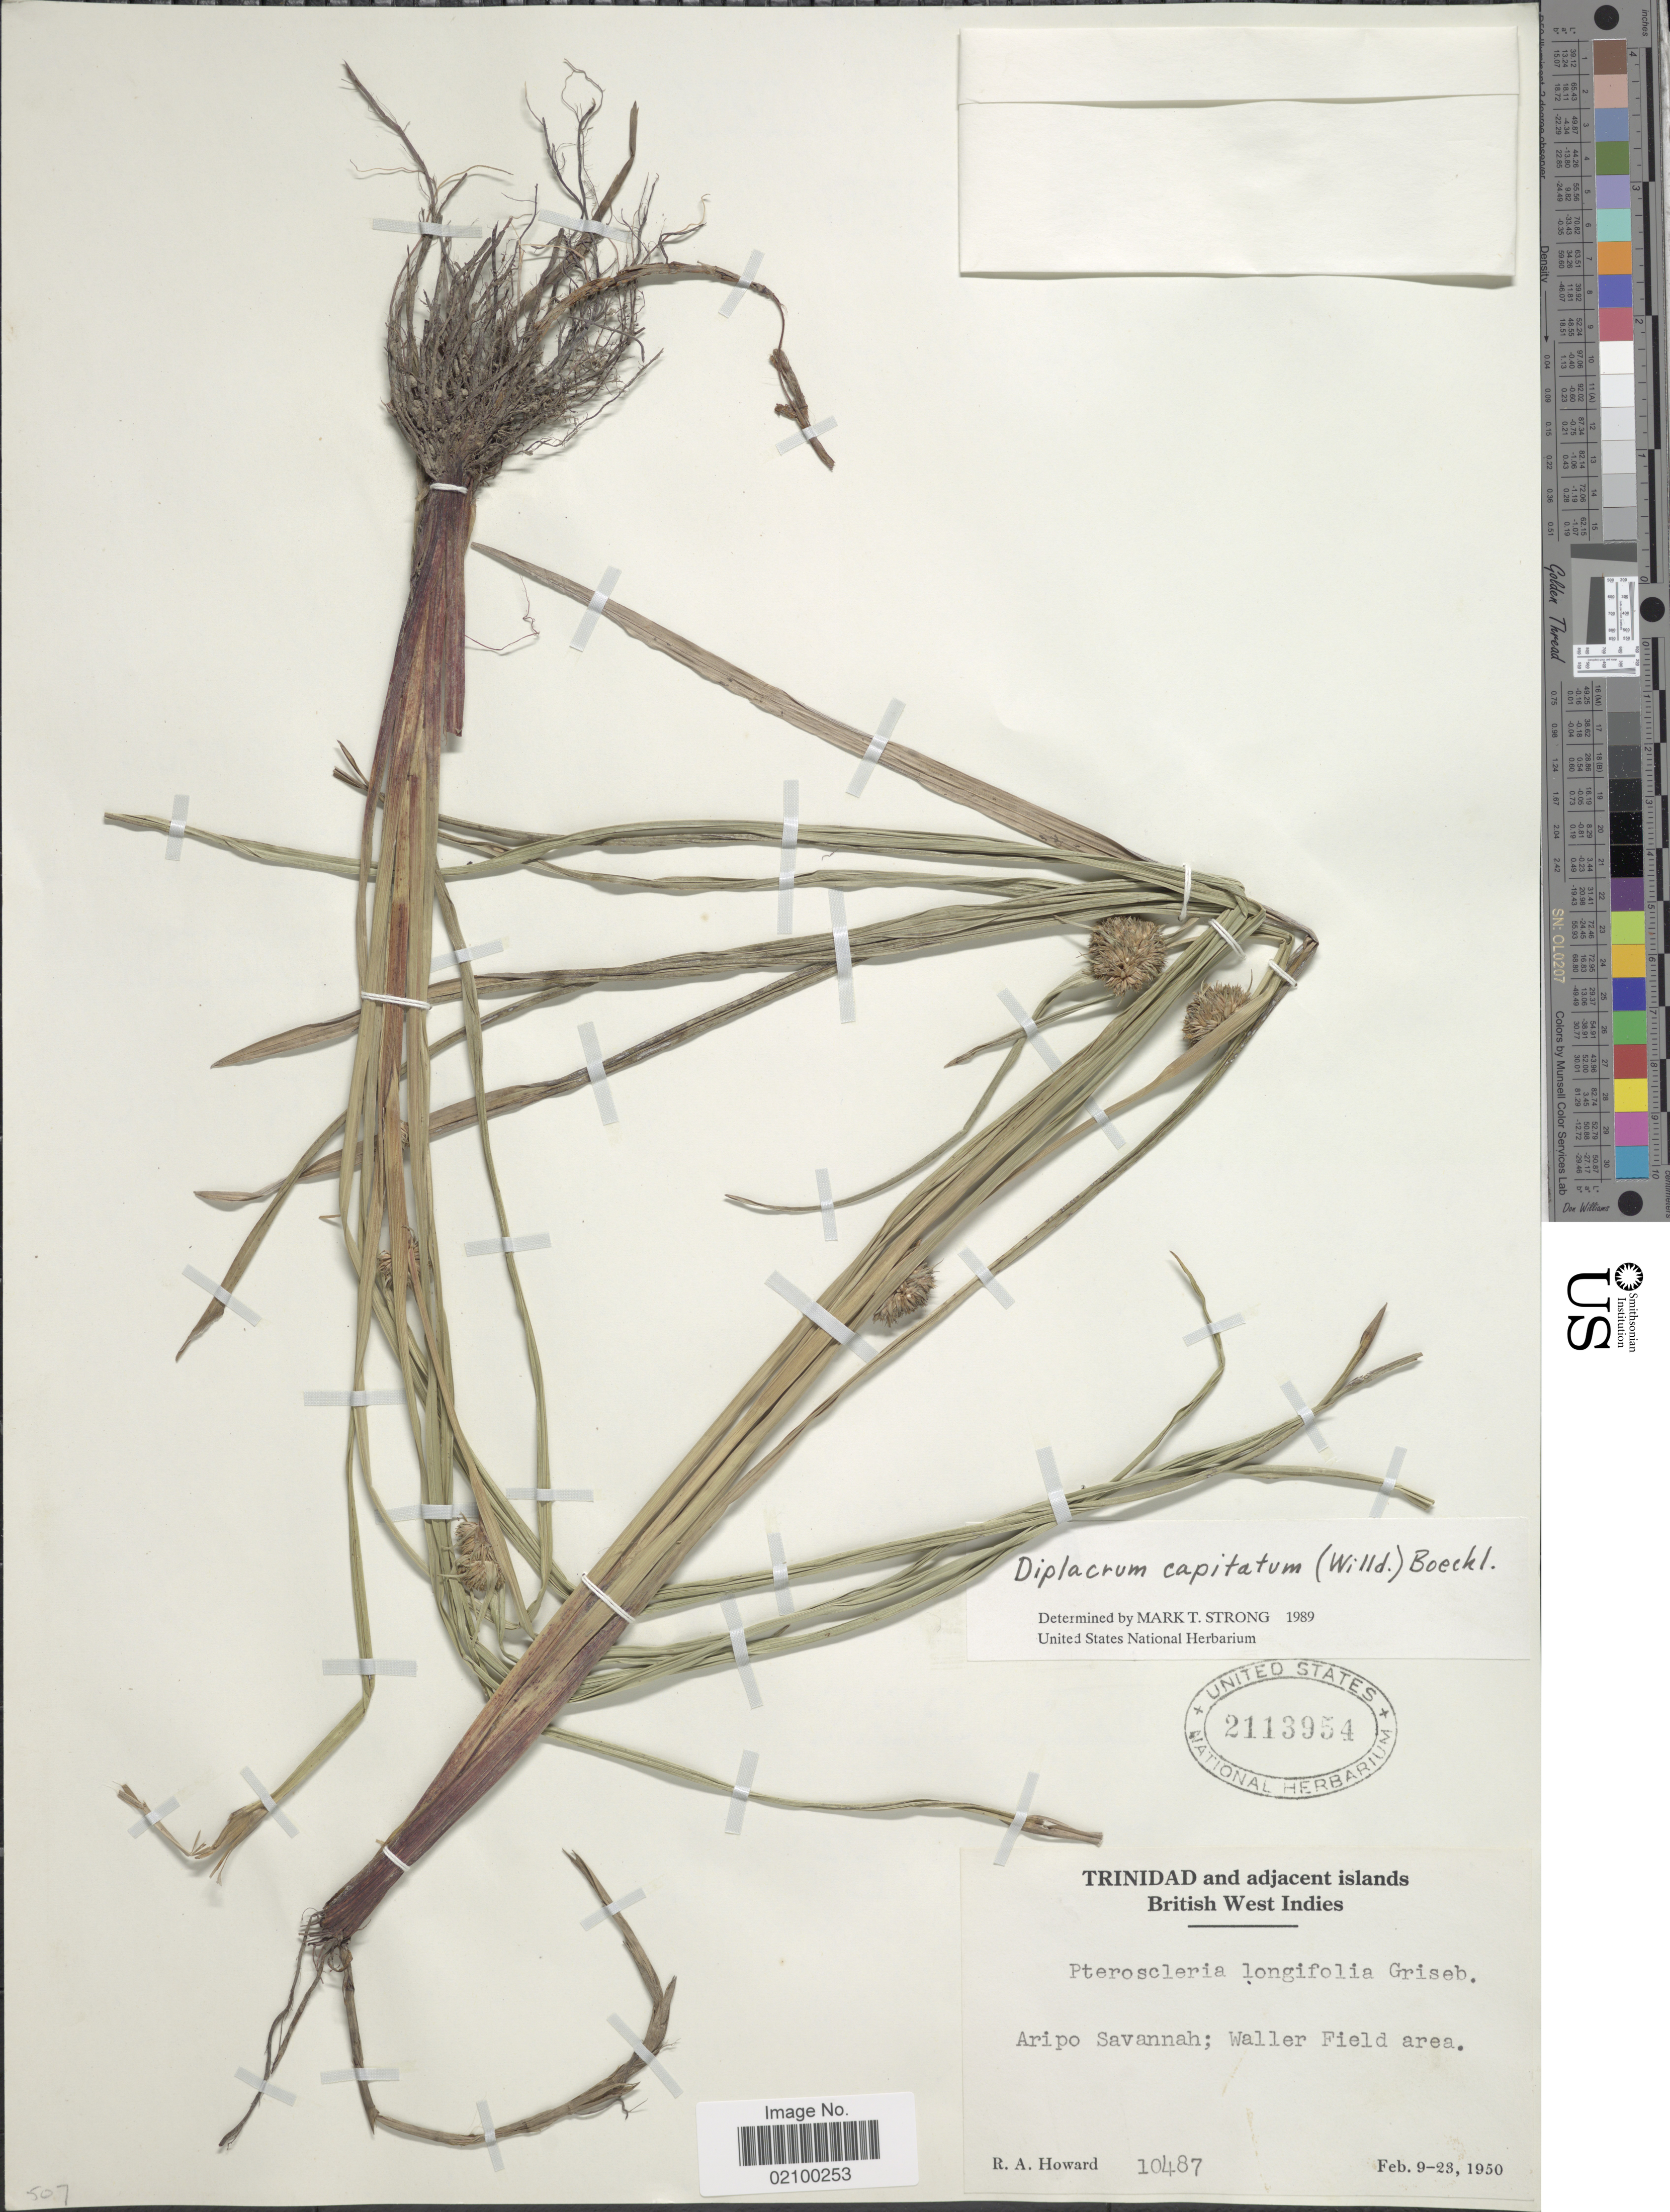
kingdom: Plantae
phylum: Tracheophyta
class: Liliopsida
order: Poales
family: Cyperaceae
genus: Diplacrum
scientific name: Diplacrum capitatum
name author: (Willd.) Boeckeler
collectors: R. A. Howard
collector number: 10487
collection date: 1950-02-09/1950-02-23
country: Trinidad and Tobago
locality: Trinidad and adjacent islands, British West Indies, Aripo Savannah; Waller Field Area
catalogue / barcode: US 2113954